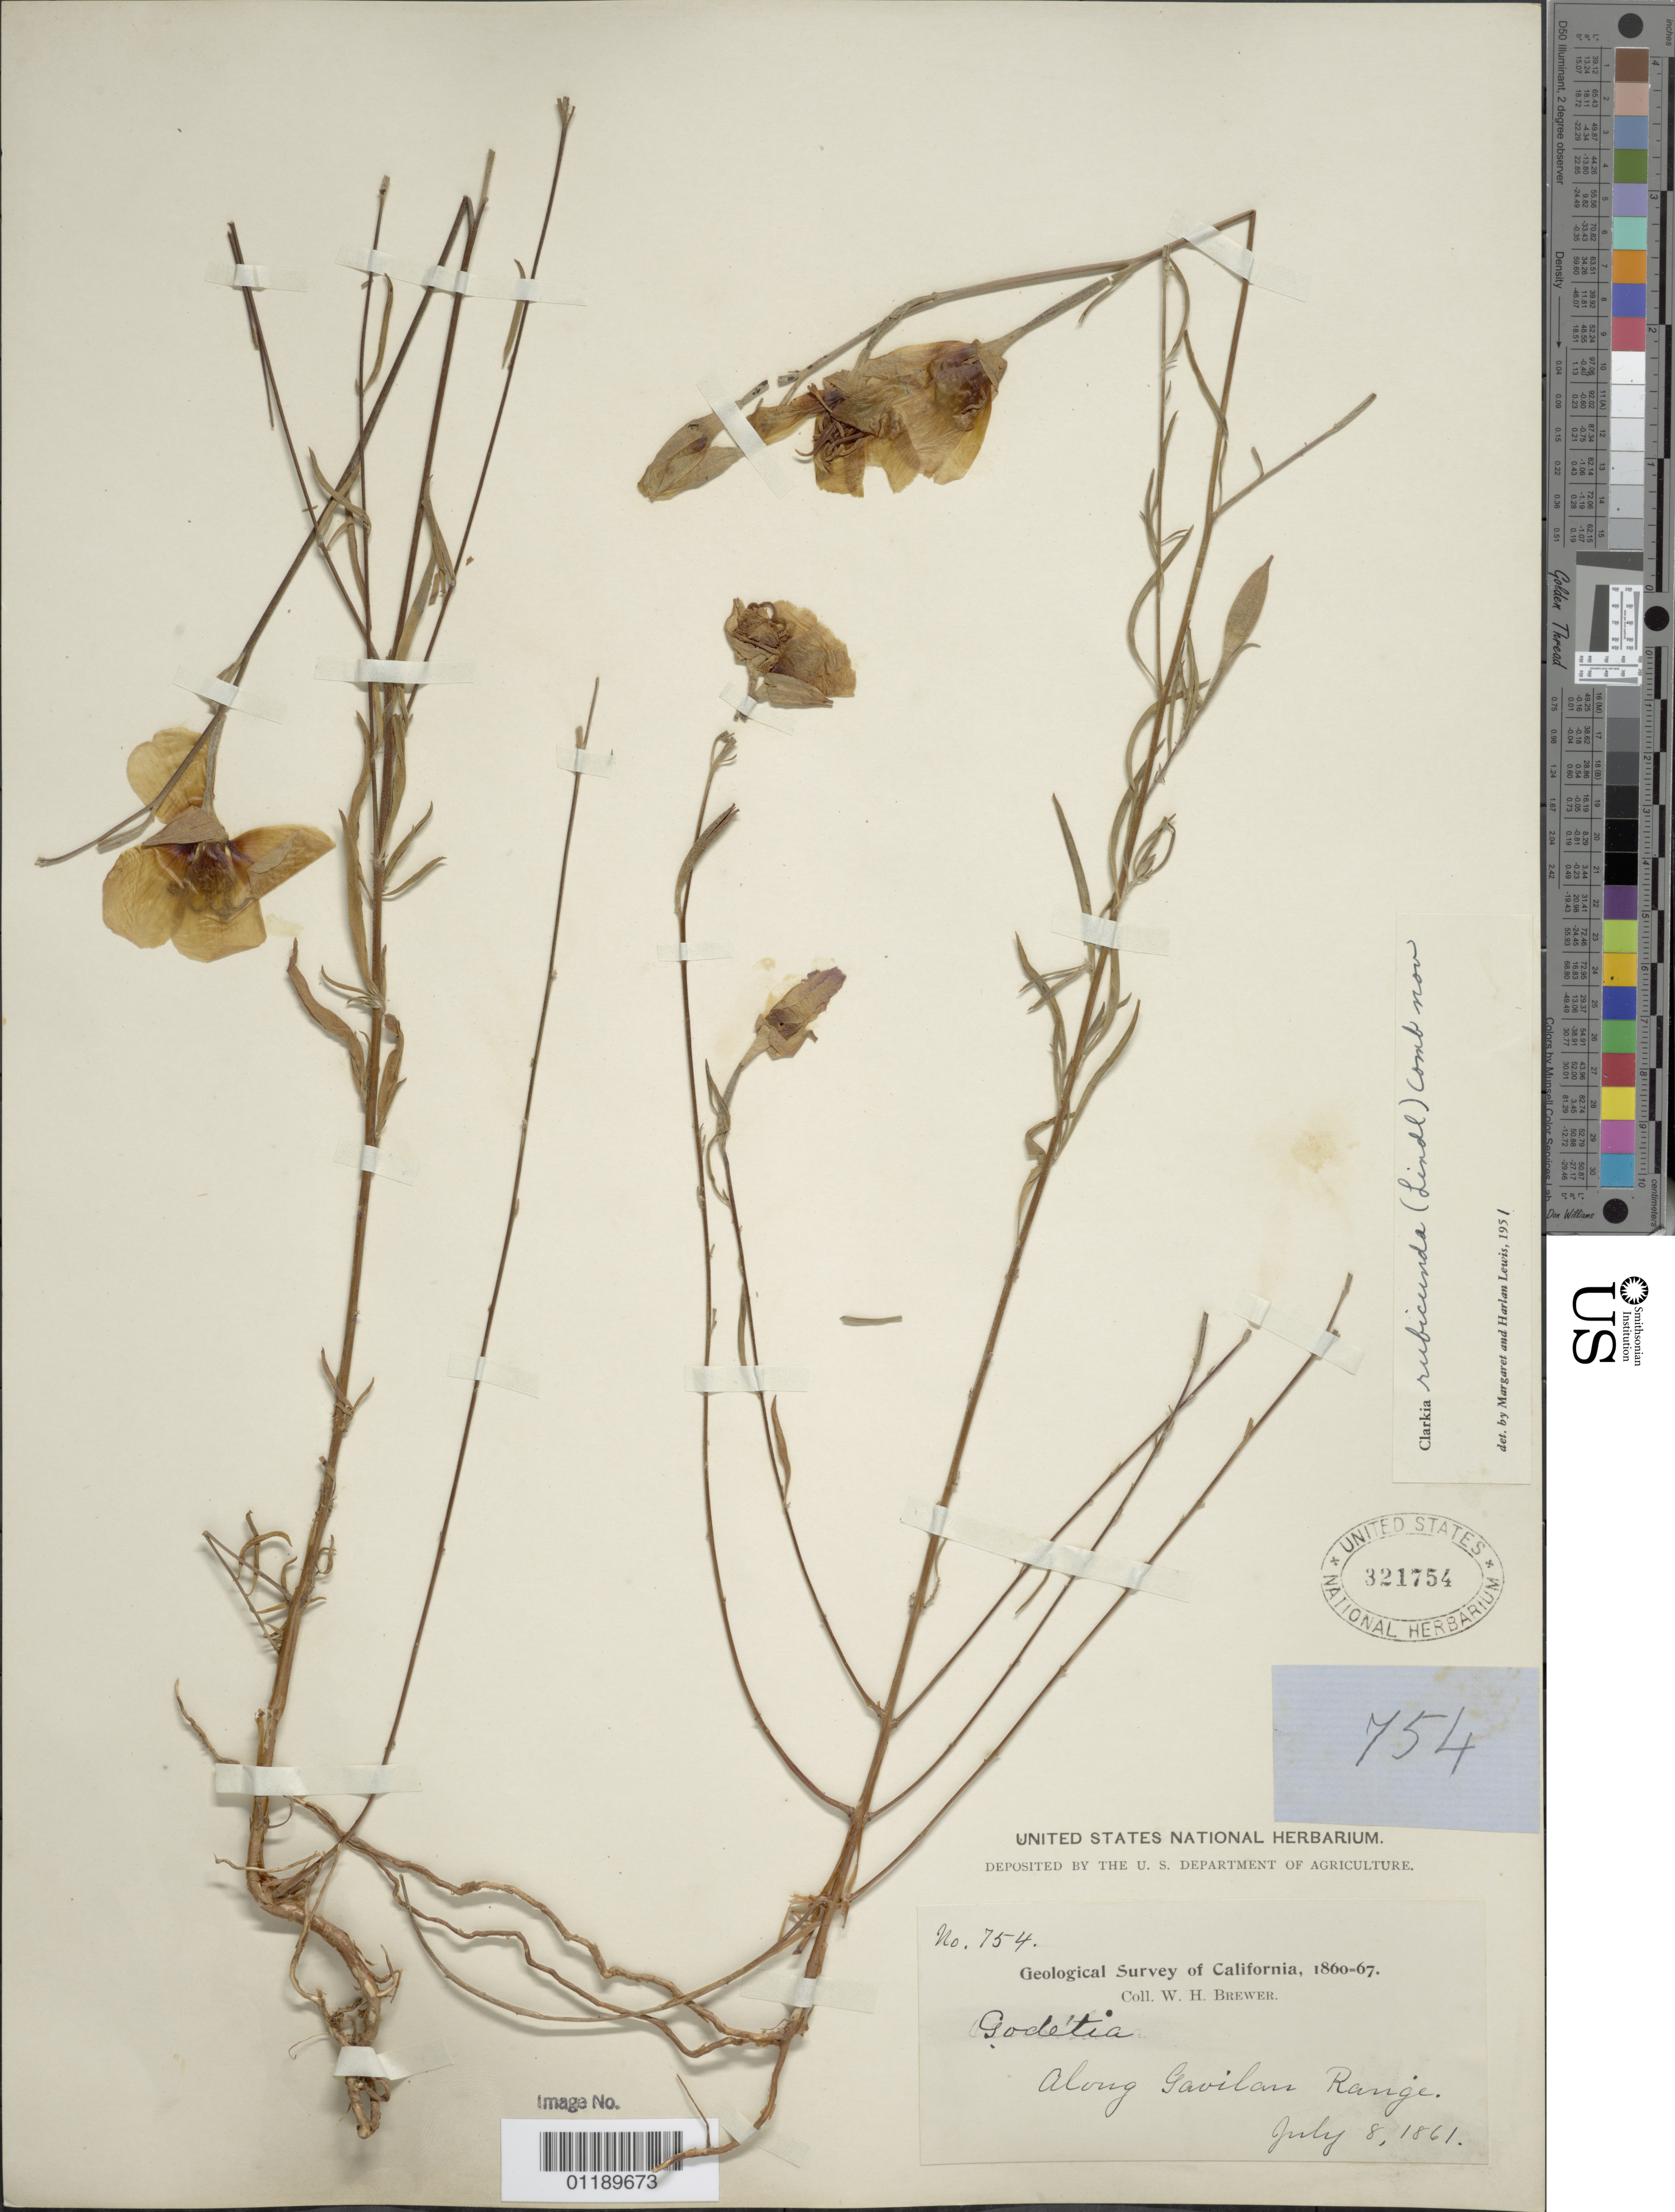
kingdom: Plantae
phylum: Tracheophyta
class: Magnoliopsida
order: Myrtales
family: Onagraceae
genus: Clarkia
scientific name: Clarkia rubicunda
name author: (Lindl.) F. H. Lewis & M.R. Lewis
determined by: Lewis, --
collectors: W. H. Brewer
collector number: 754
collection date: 1861-07-08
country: United States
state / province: California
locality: along Gabian [Gavian] Range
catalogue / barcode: US 321754